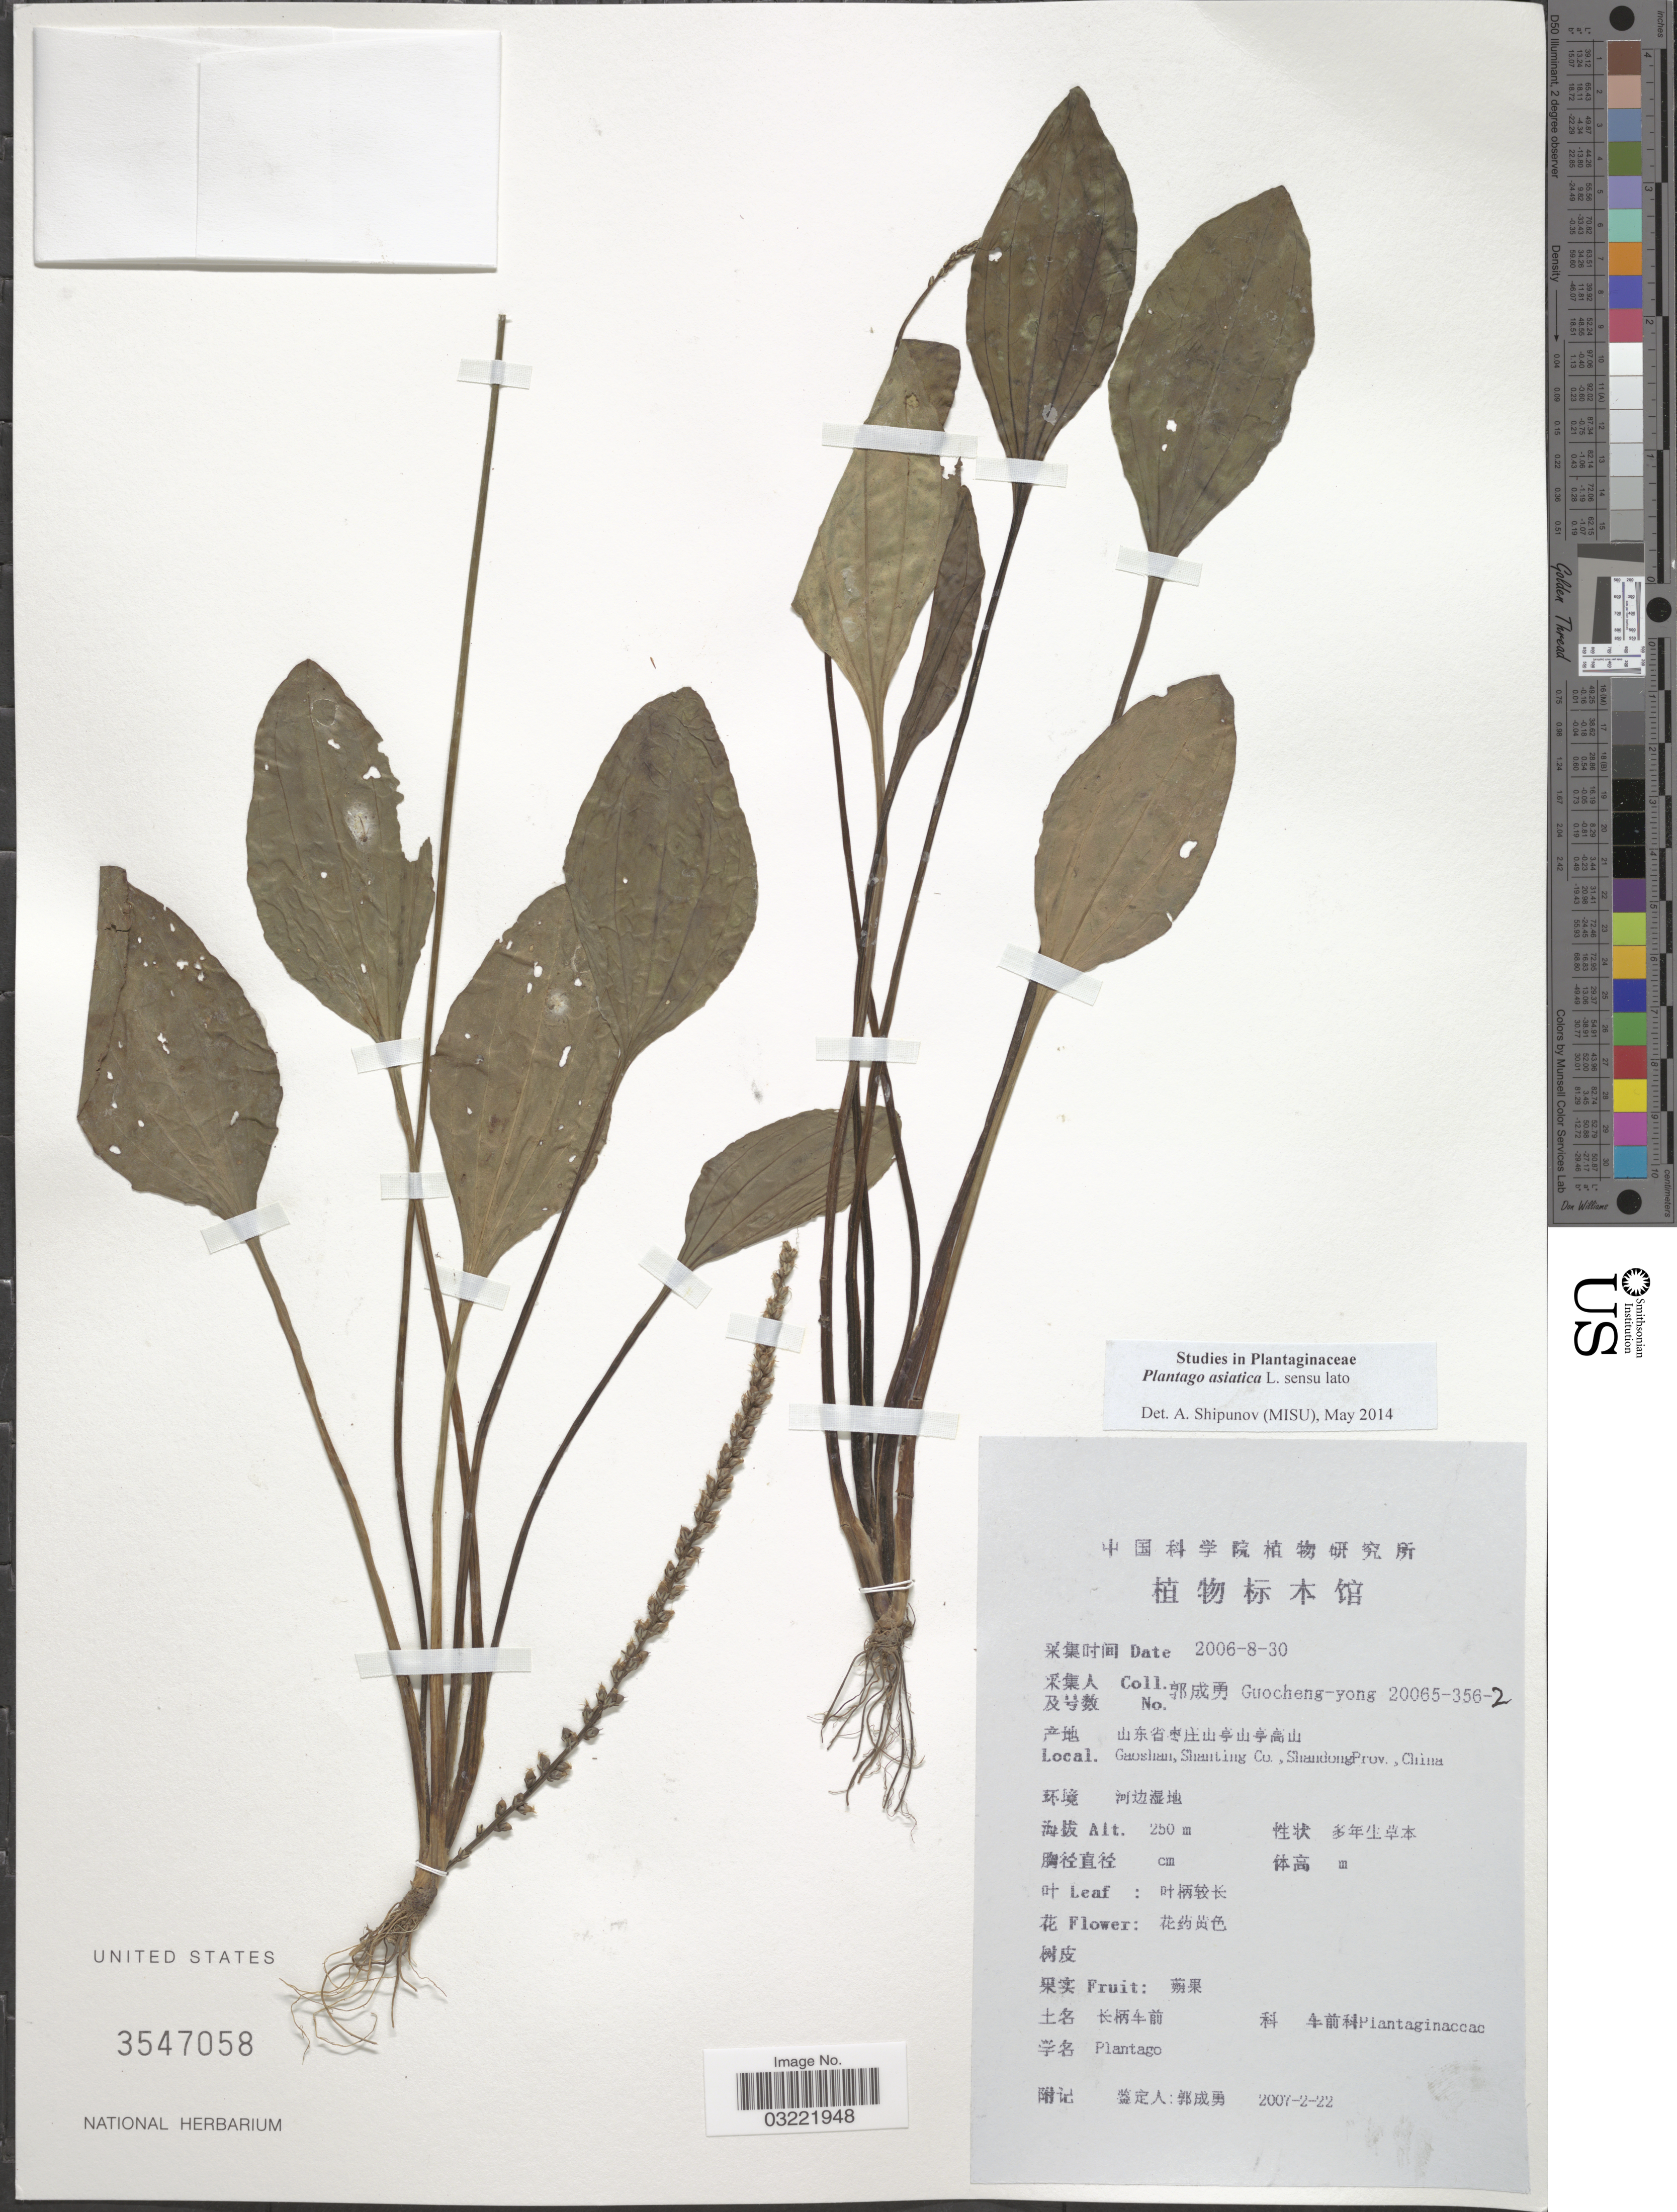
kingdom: Plantae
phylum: Tracheophyta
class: Magnoliopsida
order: Lamiales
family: Plantaginaceae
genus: Plantago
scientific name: Plantago asiatica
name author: L.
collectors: Guo cheng-yong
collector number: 20065-356-2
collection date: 2006-08-30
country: China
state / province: Shandong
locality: Gaoshan, Shanting Co.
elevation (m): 250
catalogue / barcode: US 3547058